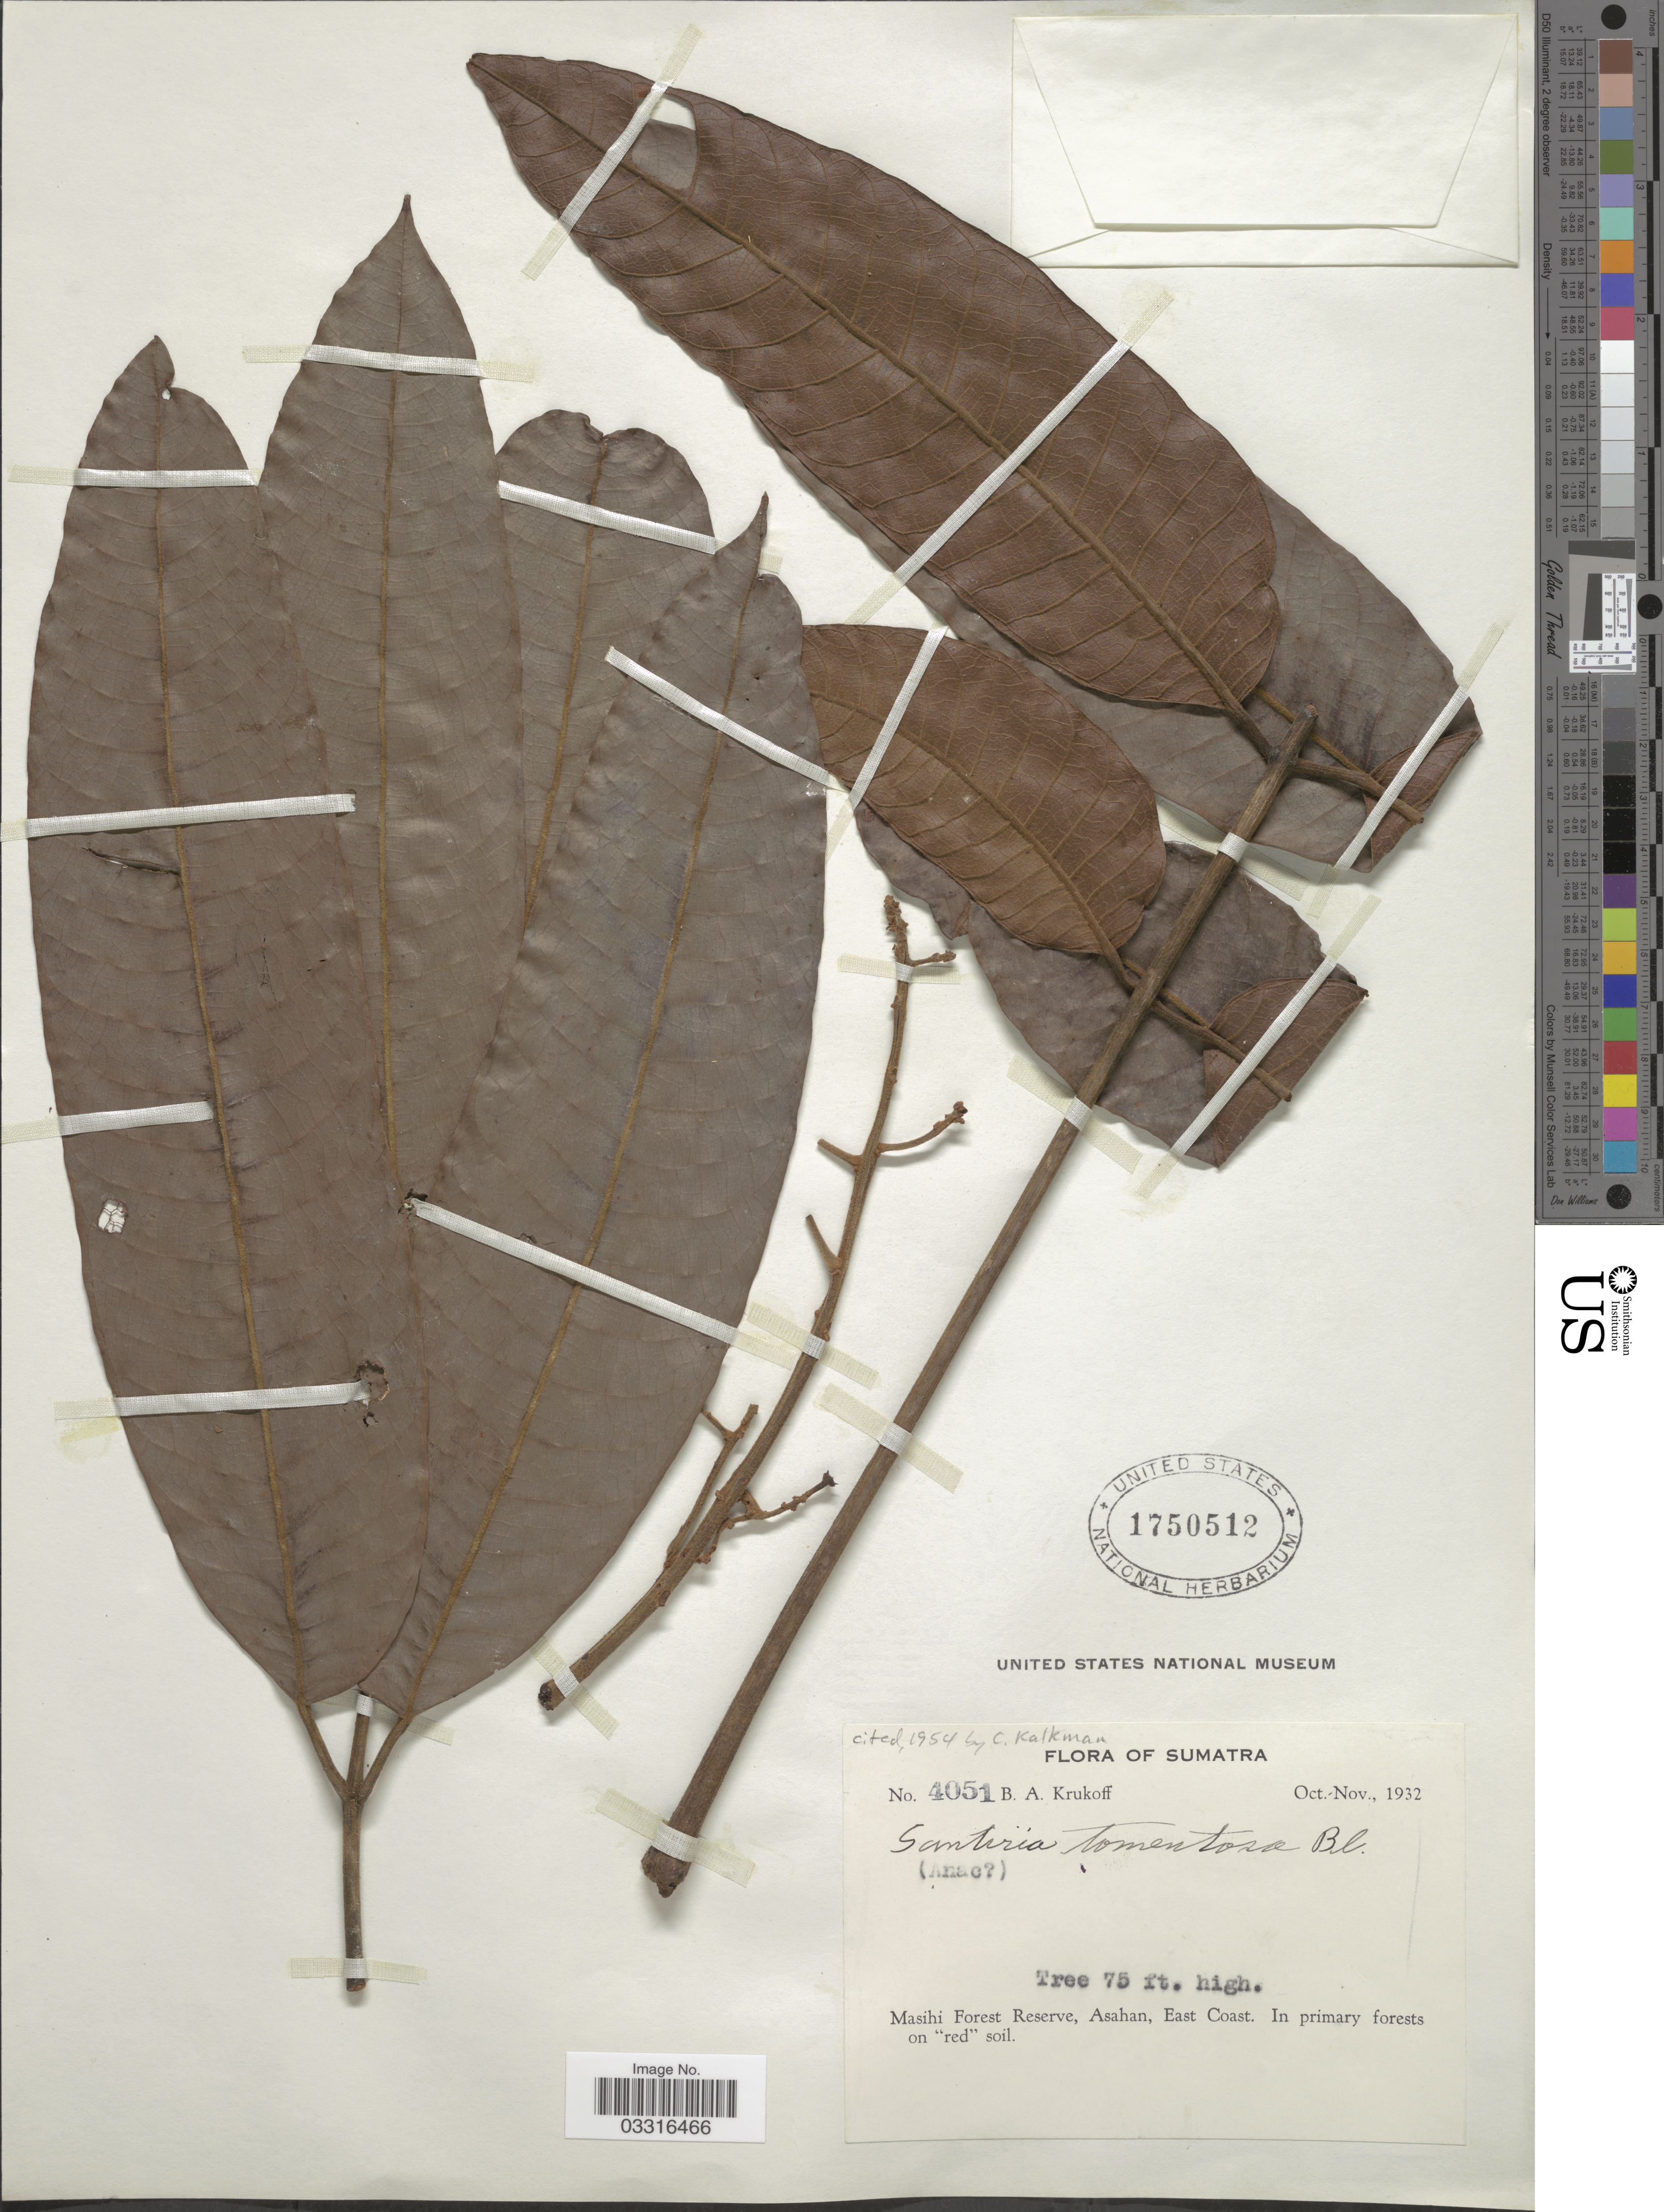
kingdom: Plantae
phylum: Tracheophyta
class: Magnoliopsida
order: Sapindales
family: Burseraceae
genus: Santiria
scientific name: Santiria tomentosa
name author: Blume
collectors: B. A. Krukoff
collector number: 4051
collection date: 1932-10/1932-11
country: Indonesia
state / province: Sumatra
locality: Masihi Forest Reserve, Asahan, East Coast.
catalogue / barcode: US 1750512